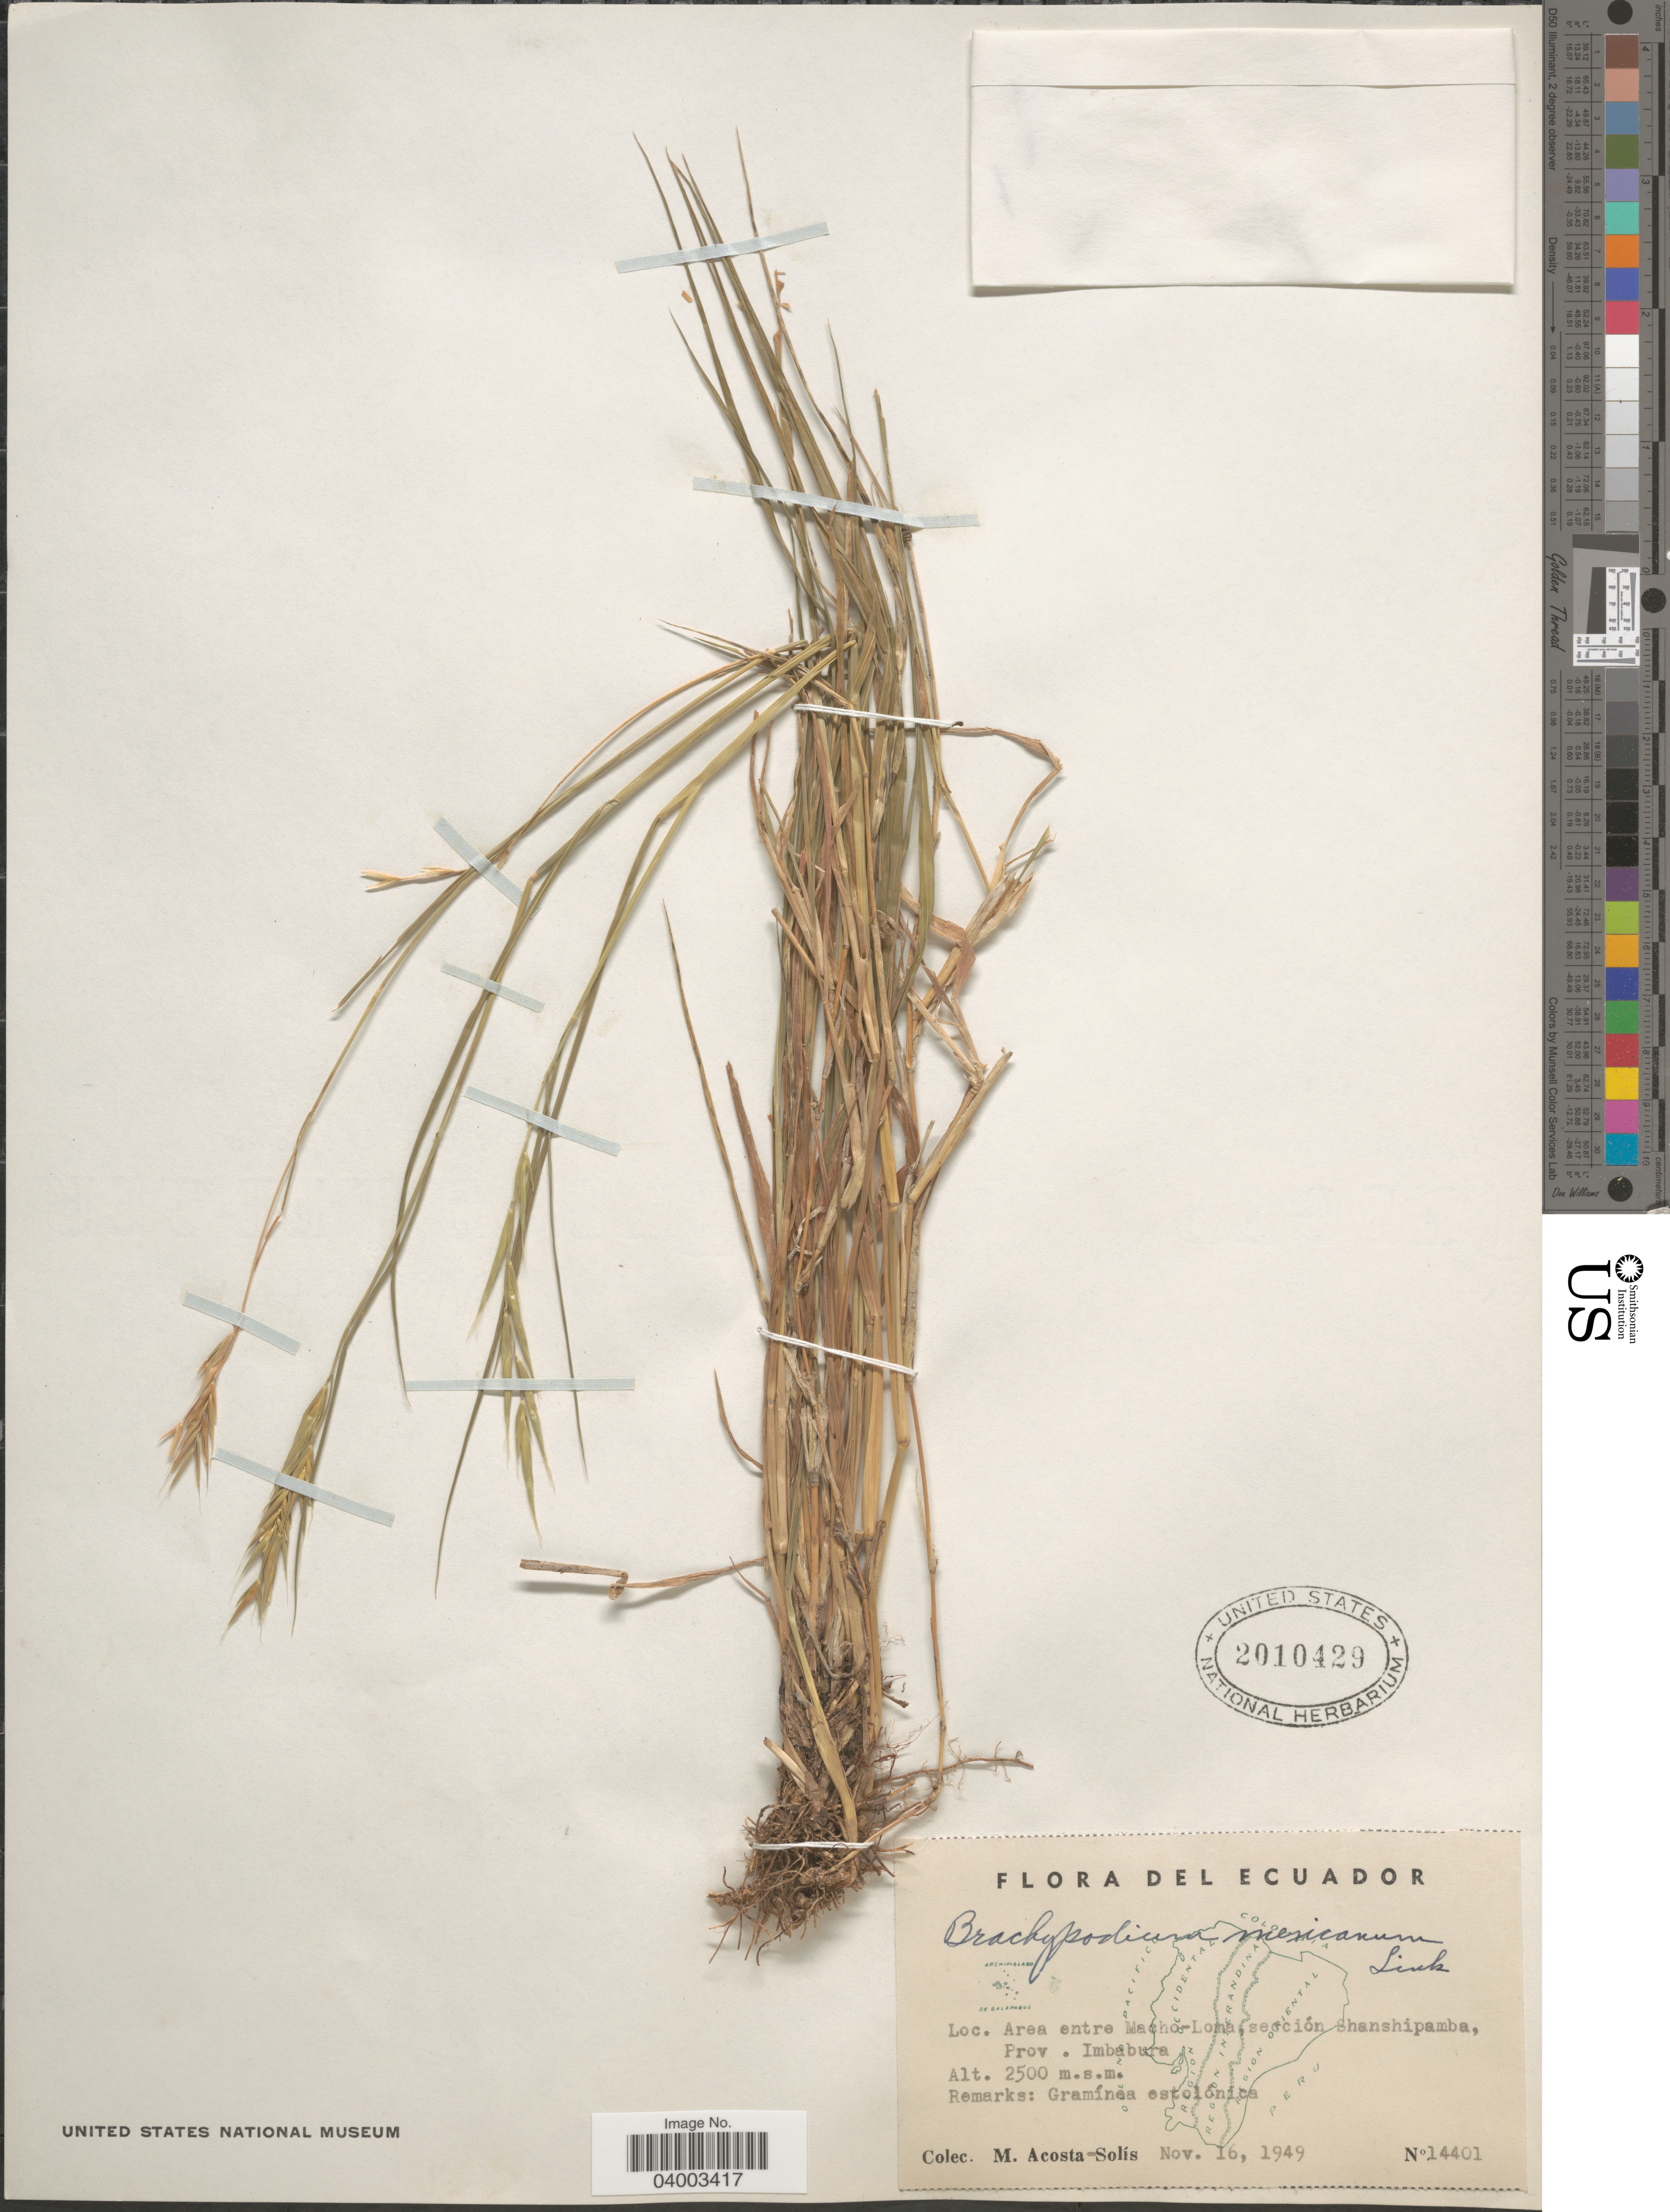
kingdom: Plantae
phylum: Tracheophyta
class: Liliopsida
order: Poales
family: Poaceae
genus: Brachypodium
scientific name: Brachypodium mexicanum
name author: (Roem. & Schult.) Link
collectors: M. Acosta Solis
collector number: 14401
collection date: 1949-11-16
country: Ecuador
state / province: Imbabura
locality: Area entre Macho-Loma, sección Shanshipamba.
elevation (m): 2500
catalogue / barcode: US 2010429